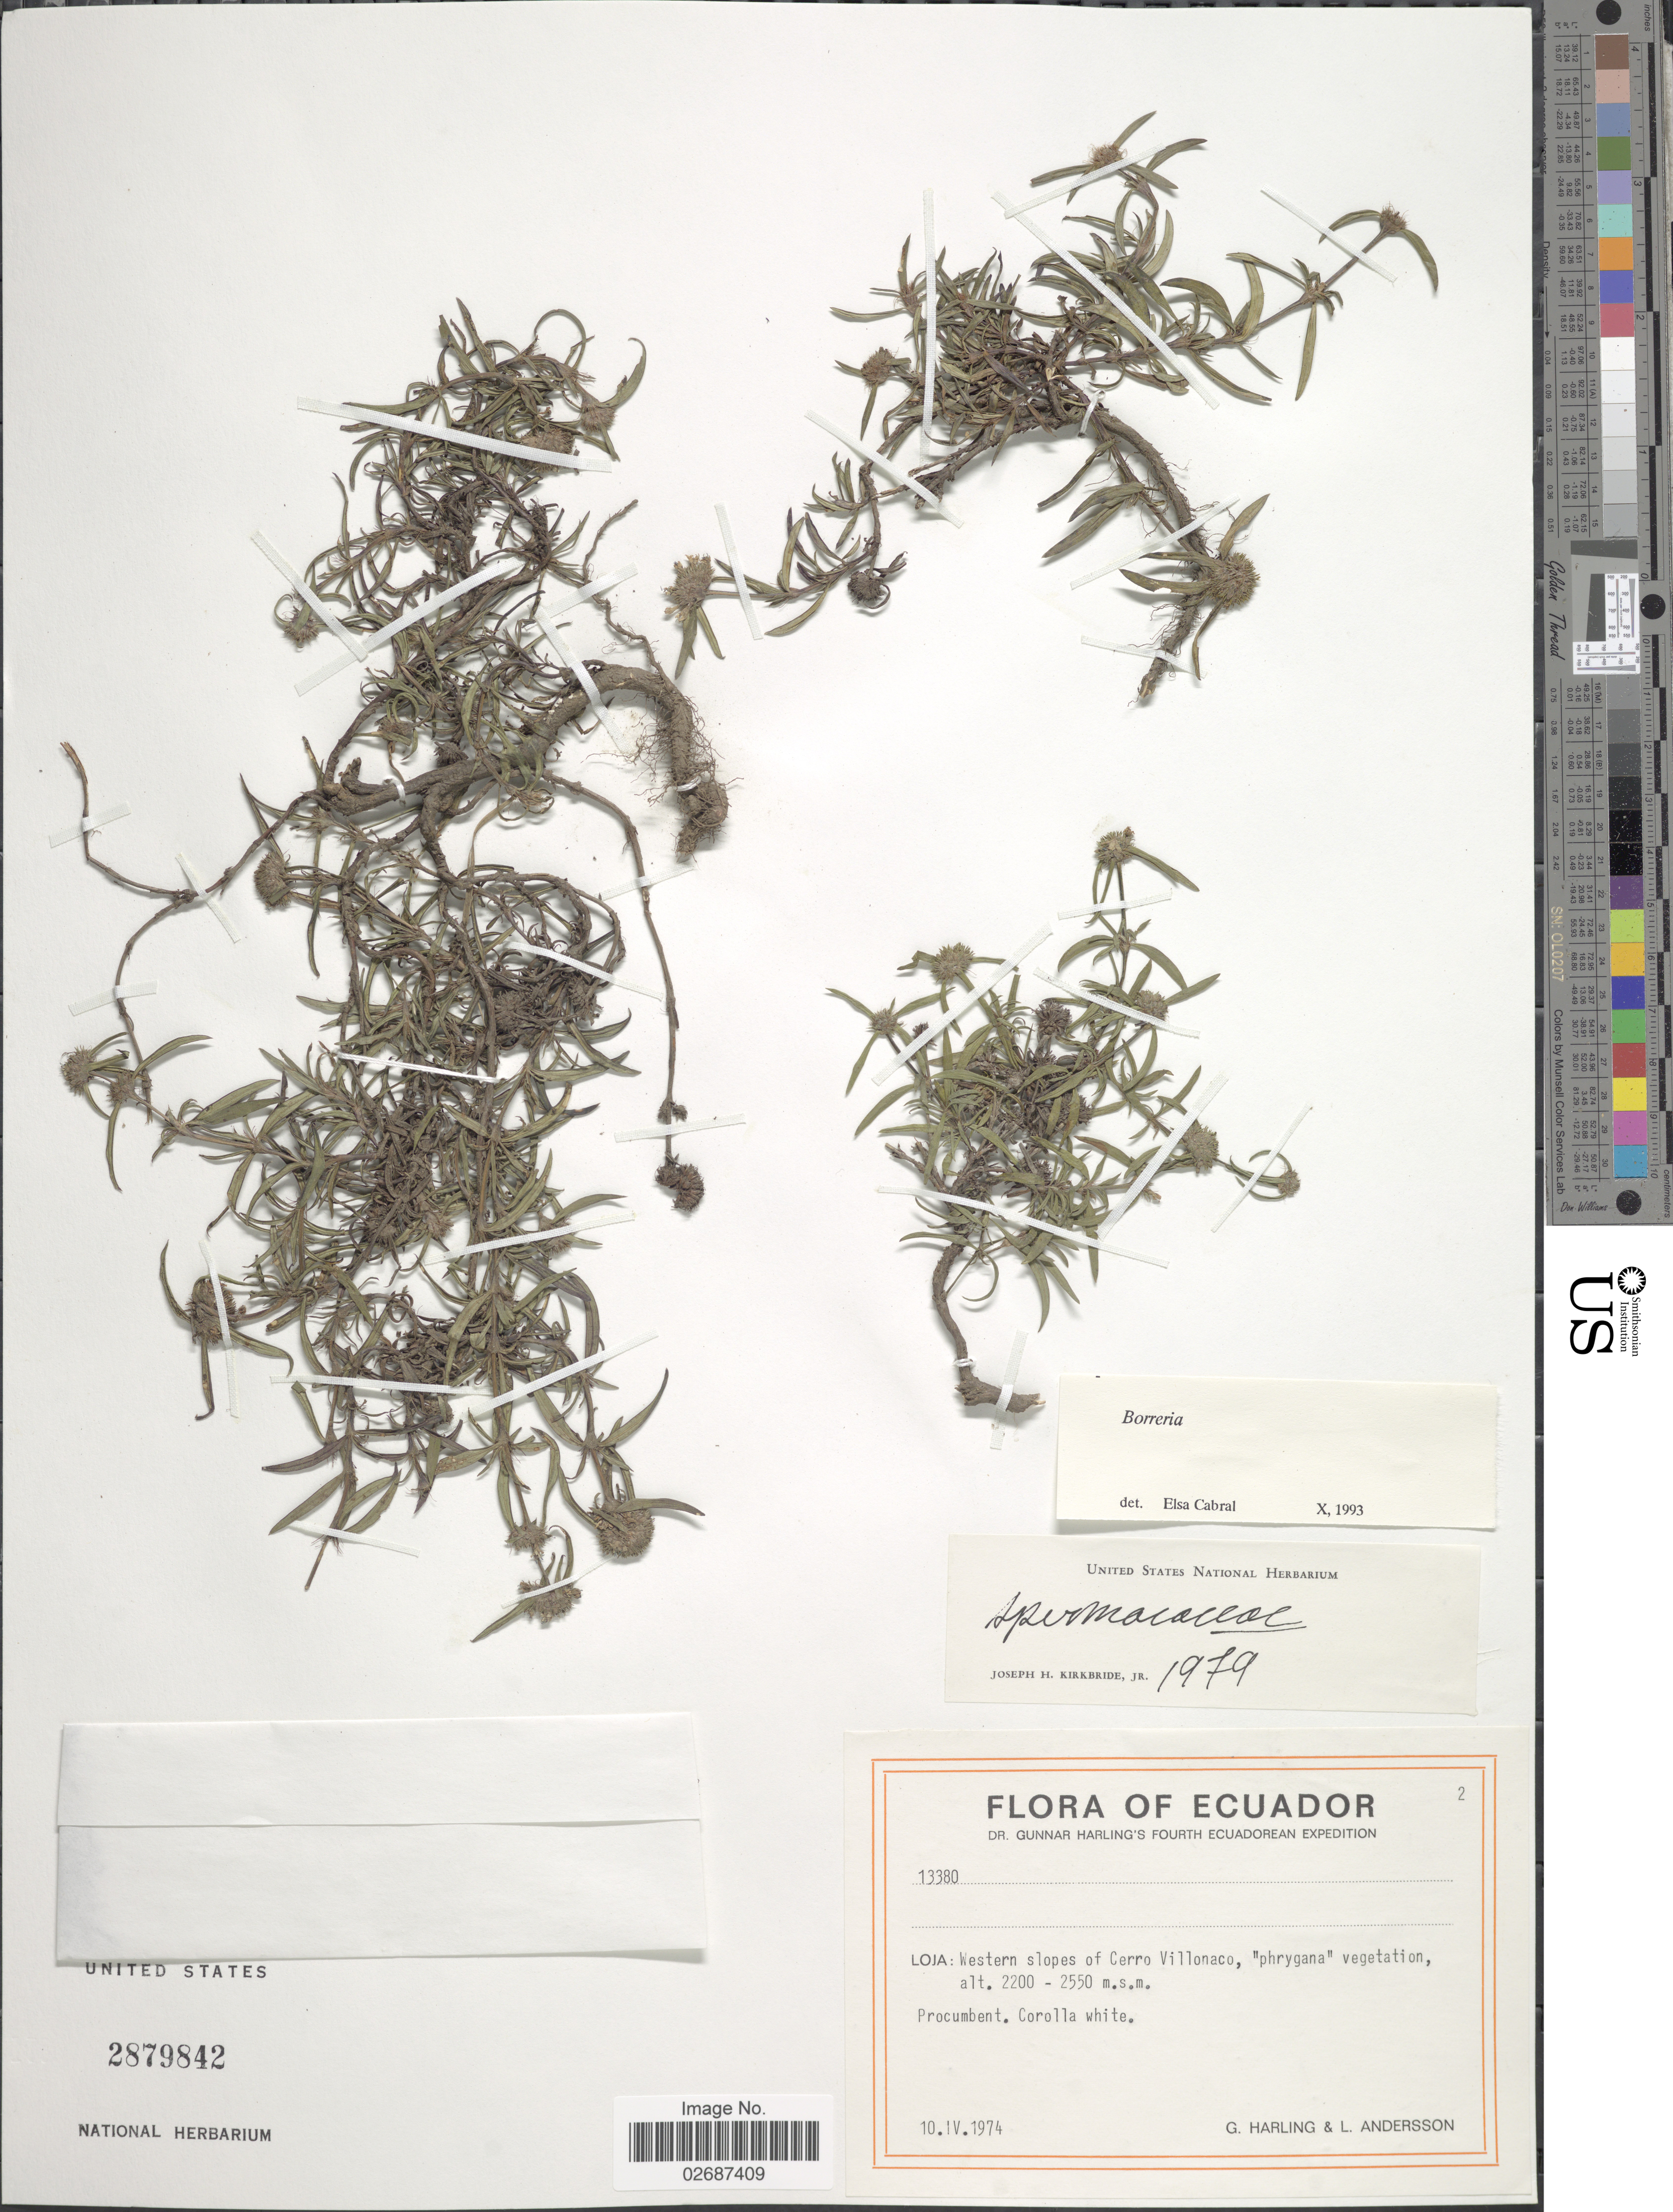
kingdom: Plantae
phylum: Tracheophyta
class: Magnoliopsida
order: Gentianales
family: Rubiaceae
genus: Borreria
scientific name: Borreria suaveolens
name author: G. Mey.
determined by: Kirkbride, J. H., Jr.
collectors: G. Harling & L. Andersson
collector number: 13380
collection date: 1974-04-10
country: Ecuador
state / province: Loja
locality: Western slopes of Cerro Villonaco, "phrygana"vegetation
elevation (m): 2200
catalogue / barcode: US 2879842